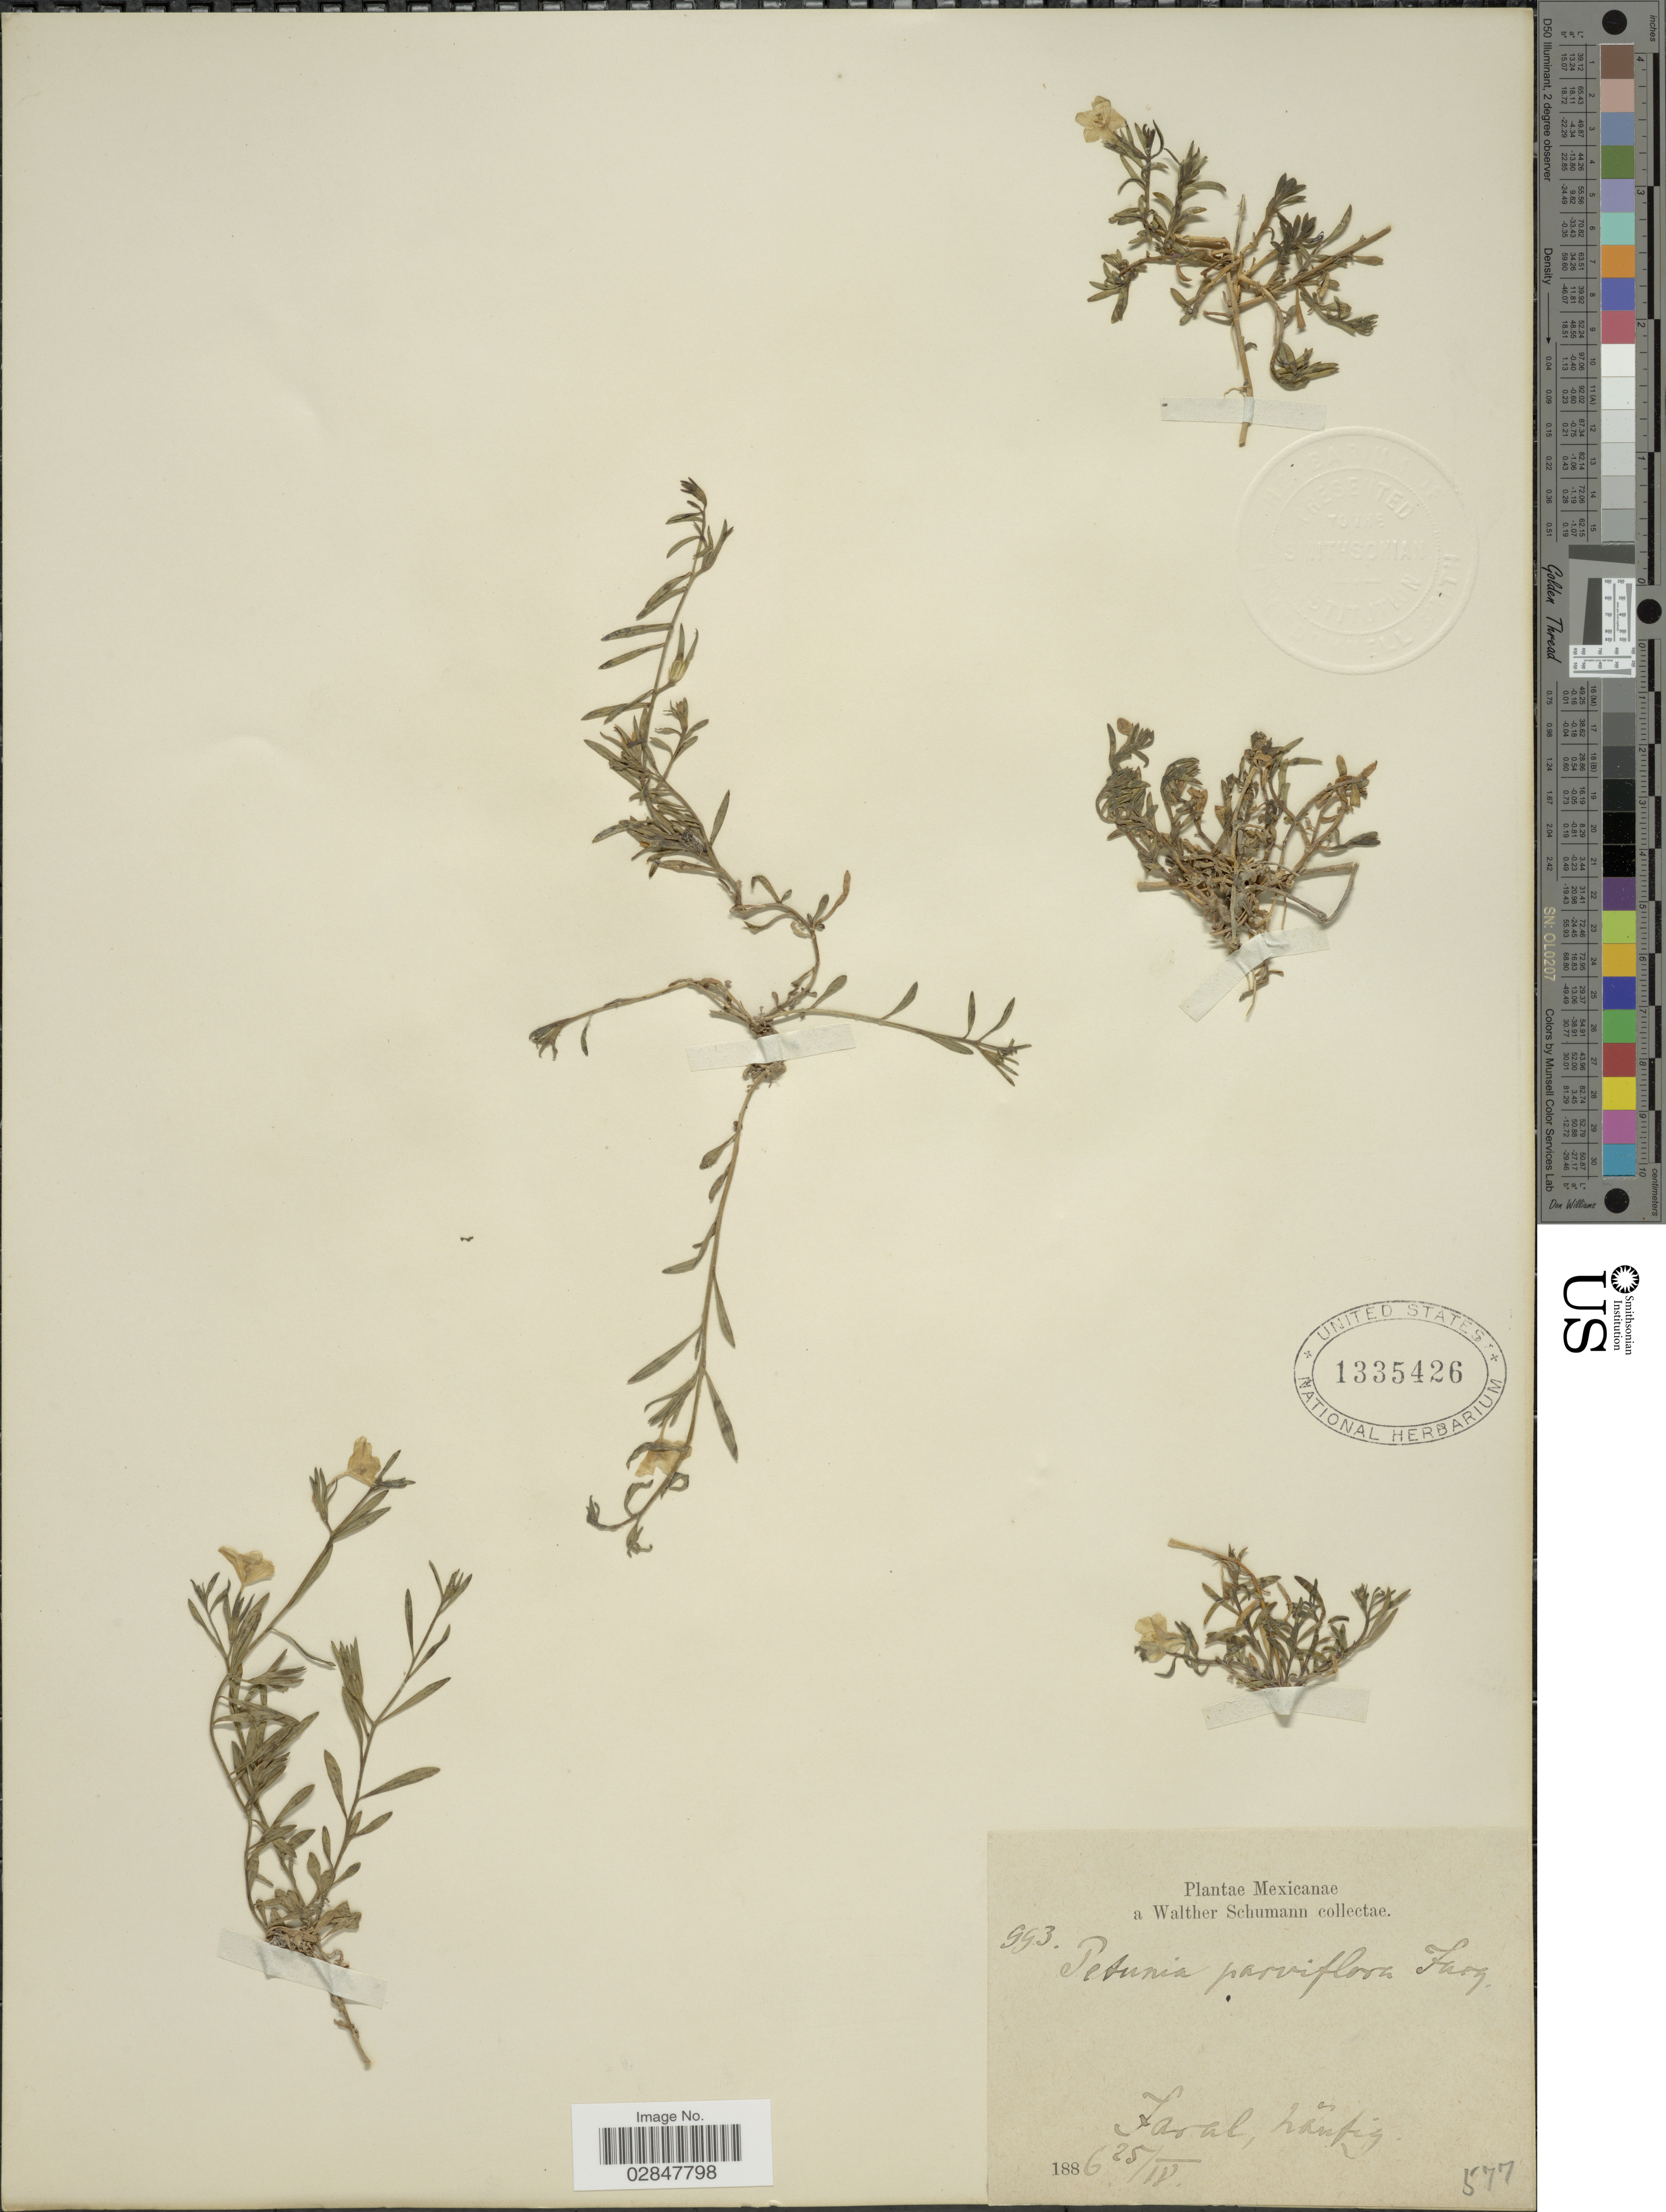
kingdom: Plantae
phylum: Tracheophyta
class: Magnoliopsida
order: Solanales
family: Solanaceae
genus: Petunia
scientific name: Petunia parviflora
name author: Juss.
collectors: W. Schumann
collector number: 993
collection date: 1886-04-25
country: Mexico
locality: Jaral.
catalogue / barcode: US 1335426